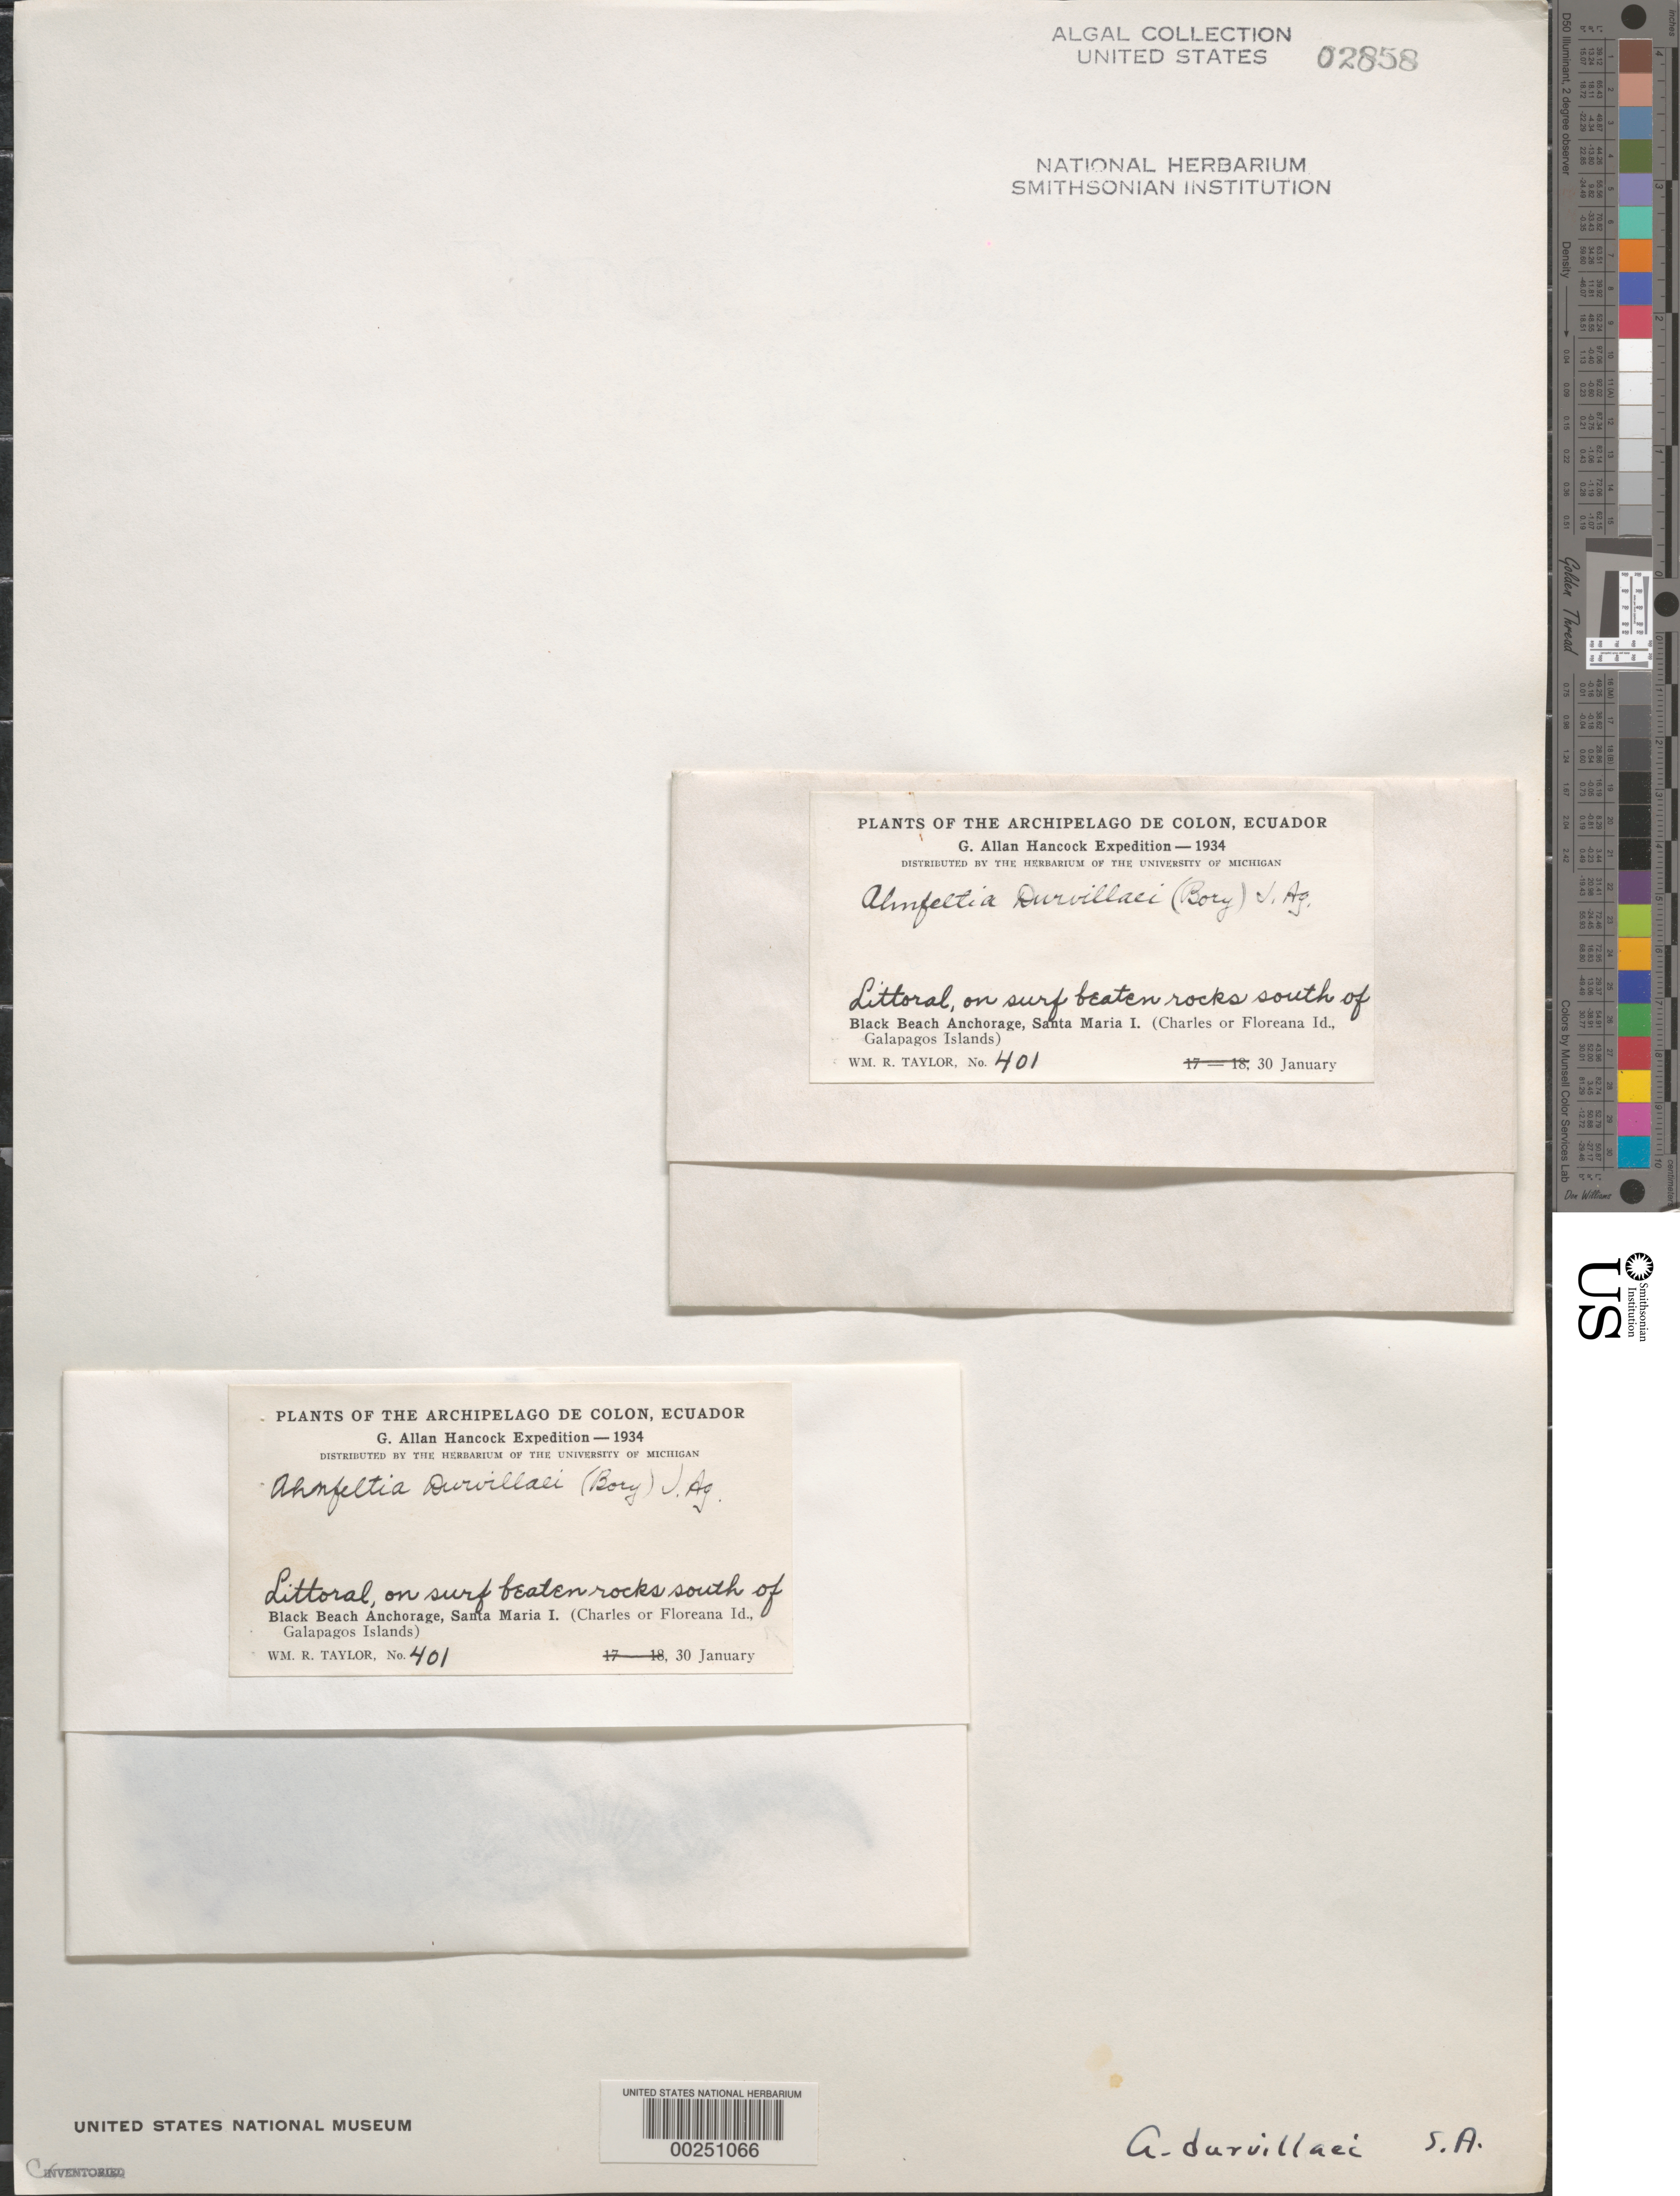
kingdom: Plantae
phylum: Rhodophyta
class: Florideophyceae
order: Gigartinales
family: Phyllophoraceae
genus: Gymnogongrus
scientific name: Gymnogongrus durvillei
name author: (Bory) M.S.Calderon & S.M. Boo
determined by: Algae name updating Project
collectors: W. R. Taylor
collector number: WRT 34-401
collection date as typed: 30 Jan 1934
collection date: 1934-01-30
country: Ecuador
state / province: Colón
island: Floreana [Charles, Santa Maria]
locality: Black Beach Anchorage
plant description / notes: G. Allan Hancock Expedition, 1934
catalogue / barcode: US 2858